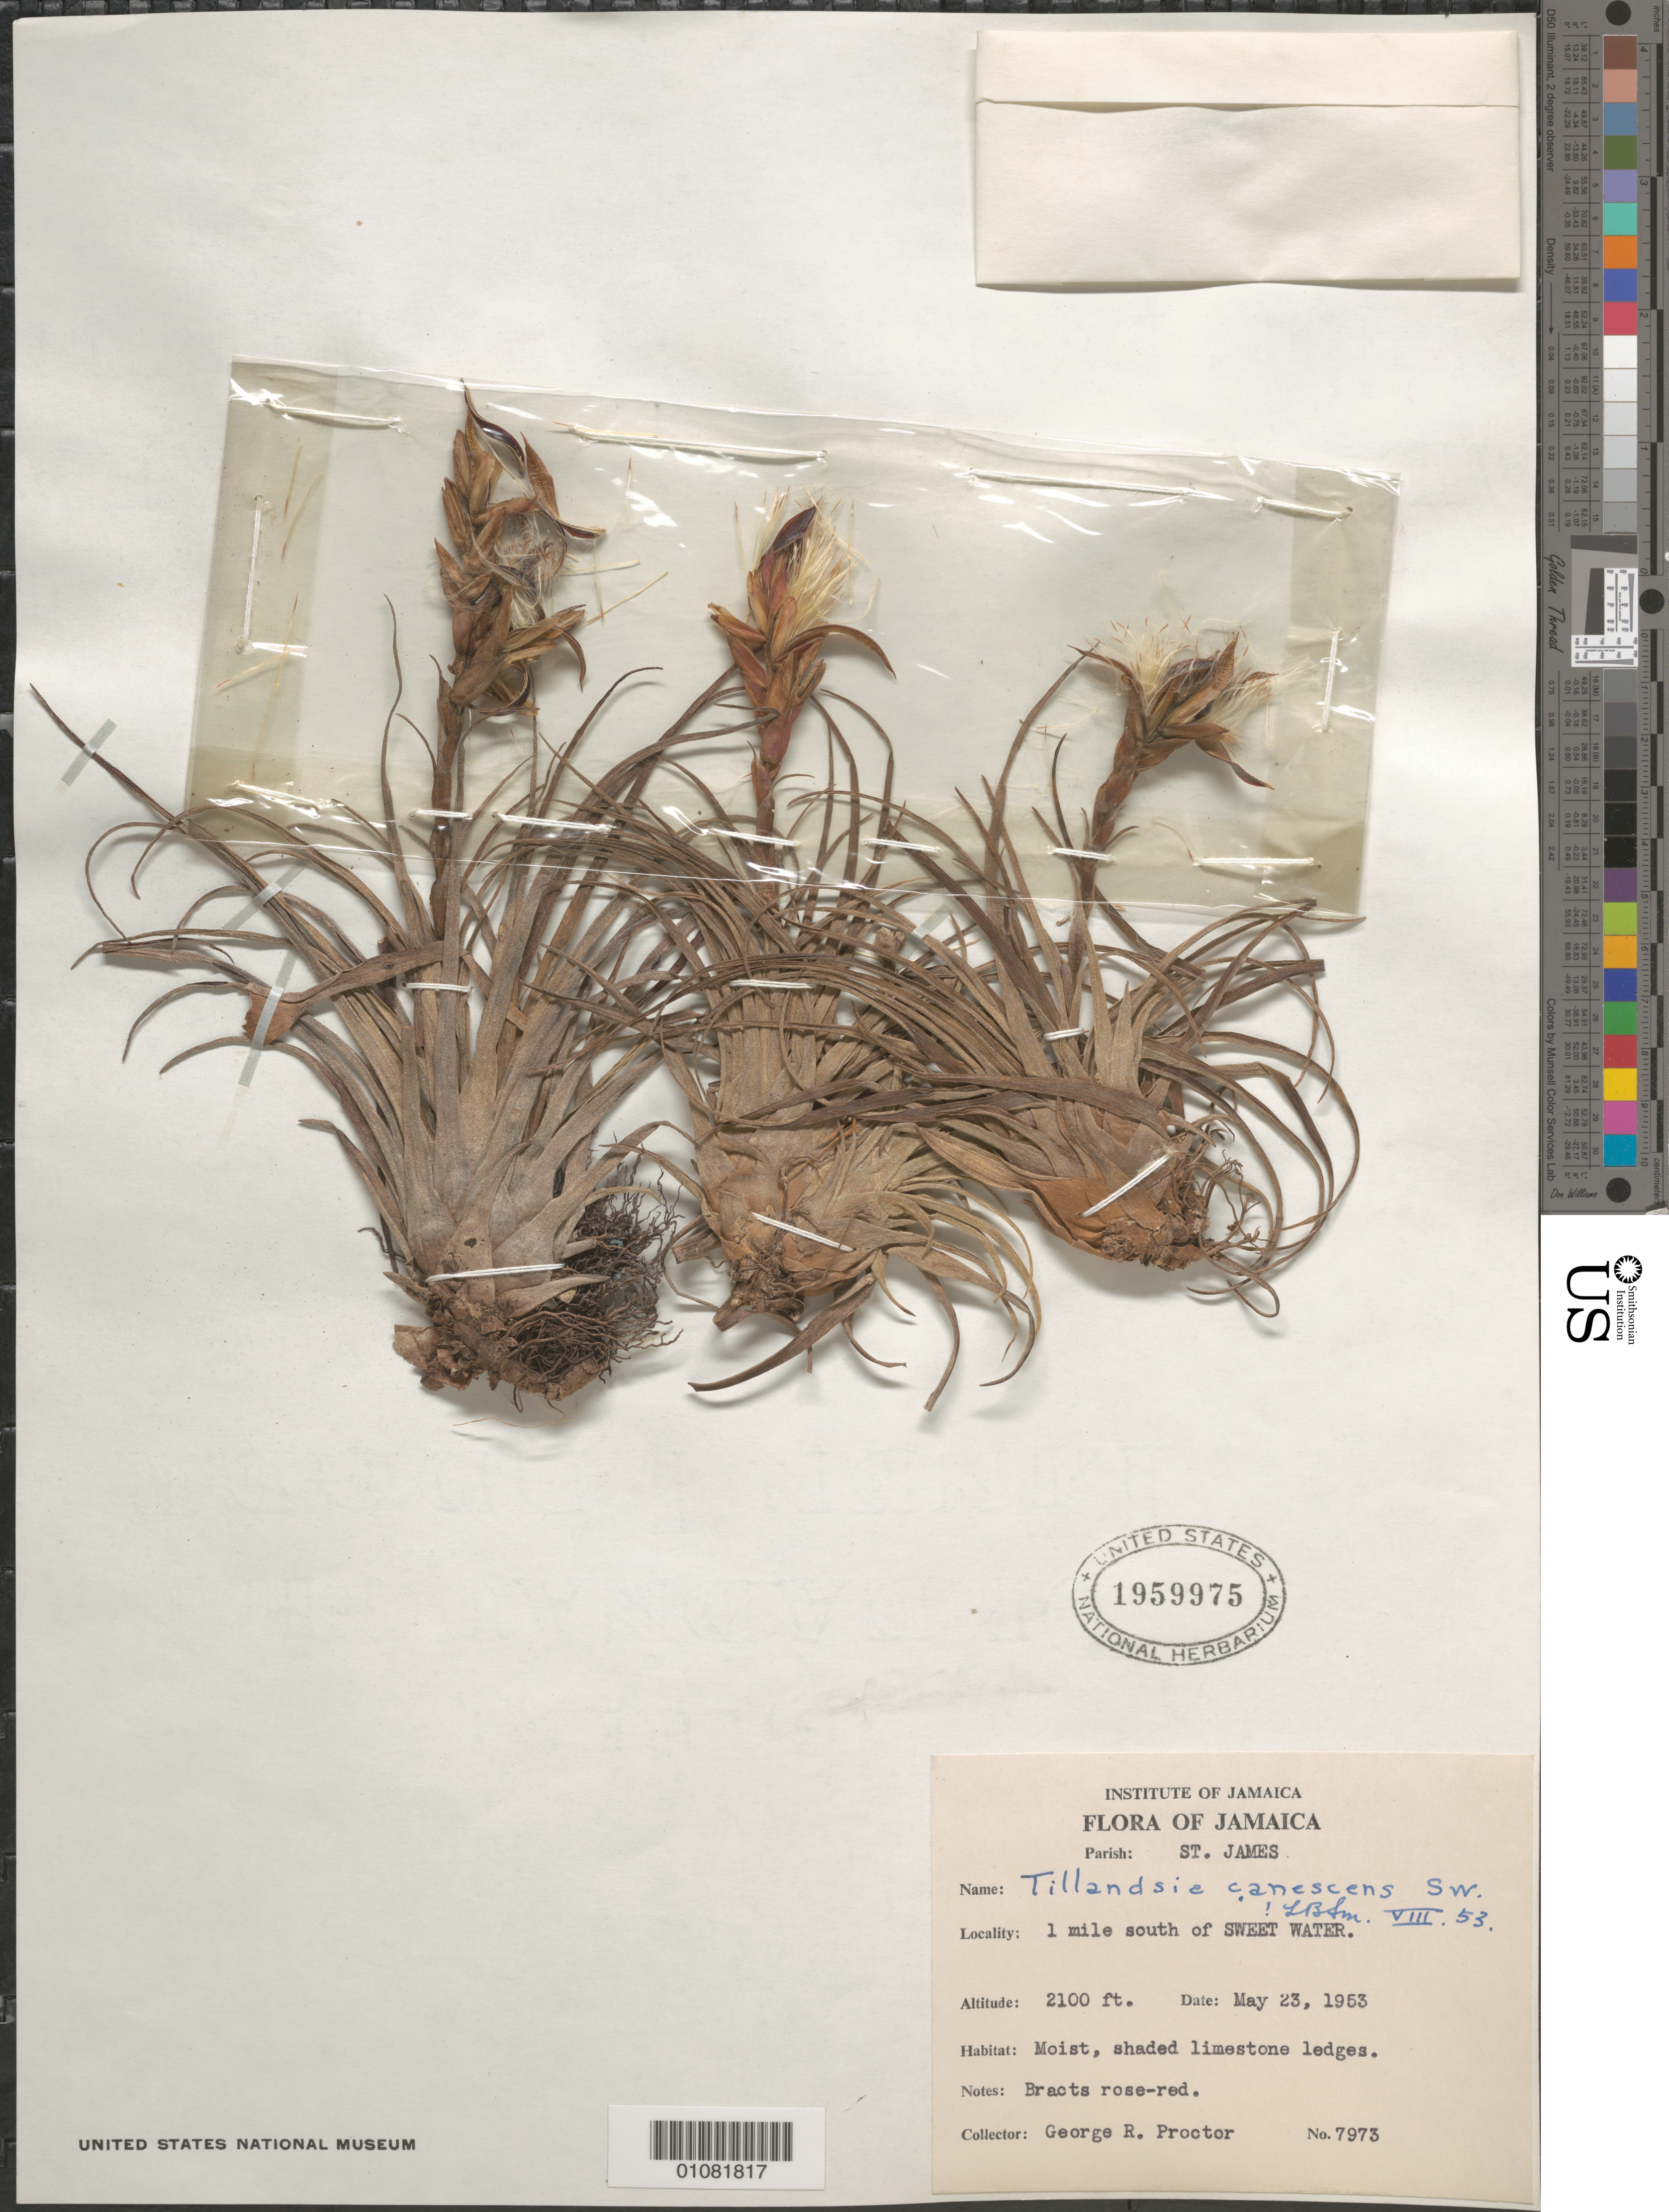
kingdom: Plantae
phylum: Tracheophyta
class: Liliopsida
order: Poales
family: Bromeliaceae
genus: Tillandsia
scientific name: Tillandsia canescens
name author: Sw.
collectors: G. R. Proctor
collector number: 7973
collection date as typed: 23 May 1953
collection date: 1953-05-23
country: Jamaica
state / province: Saint James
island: Jamaica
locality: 1 mile S of Sweet Water.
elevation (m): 640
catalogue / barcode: US 1959975